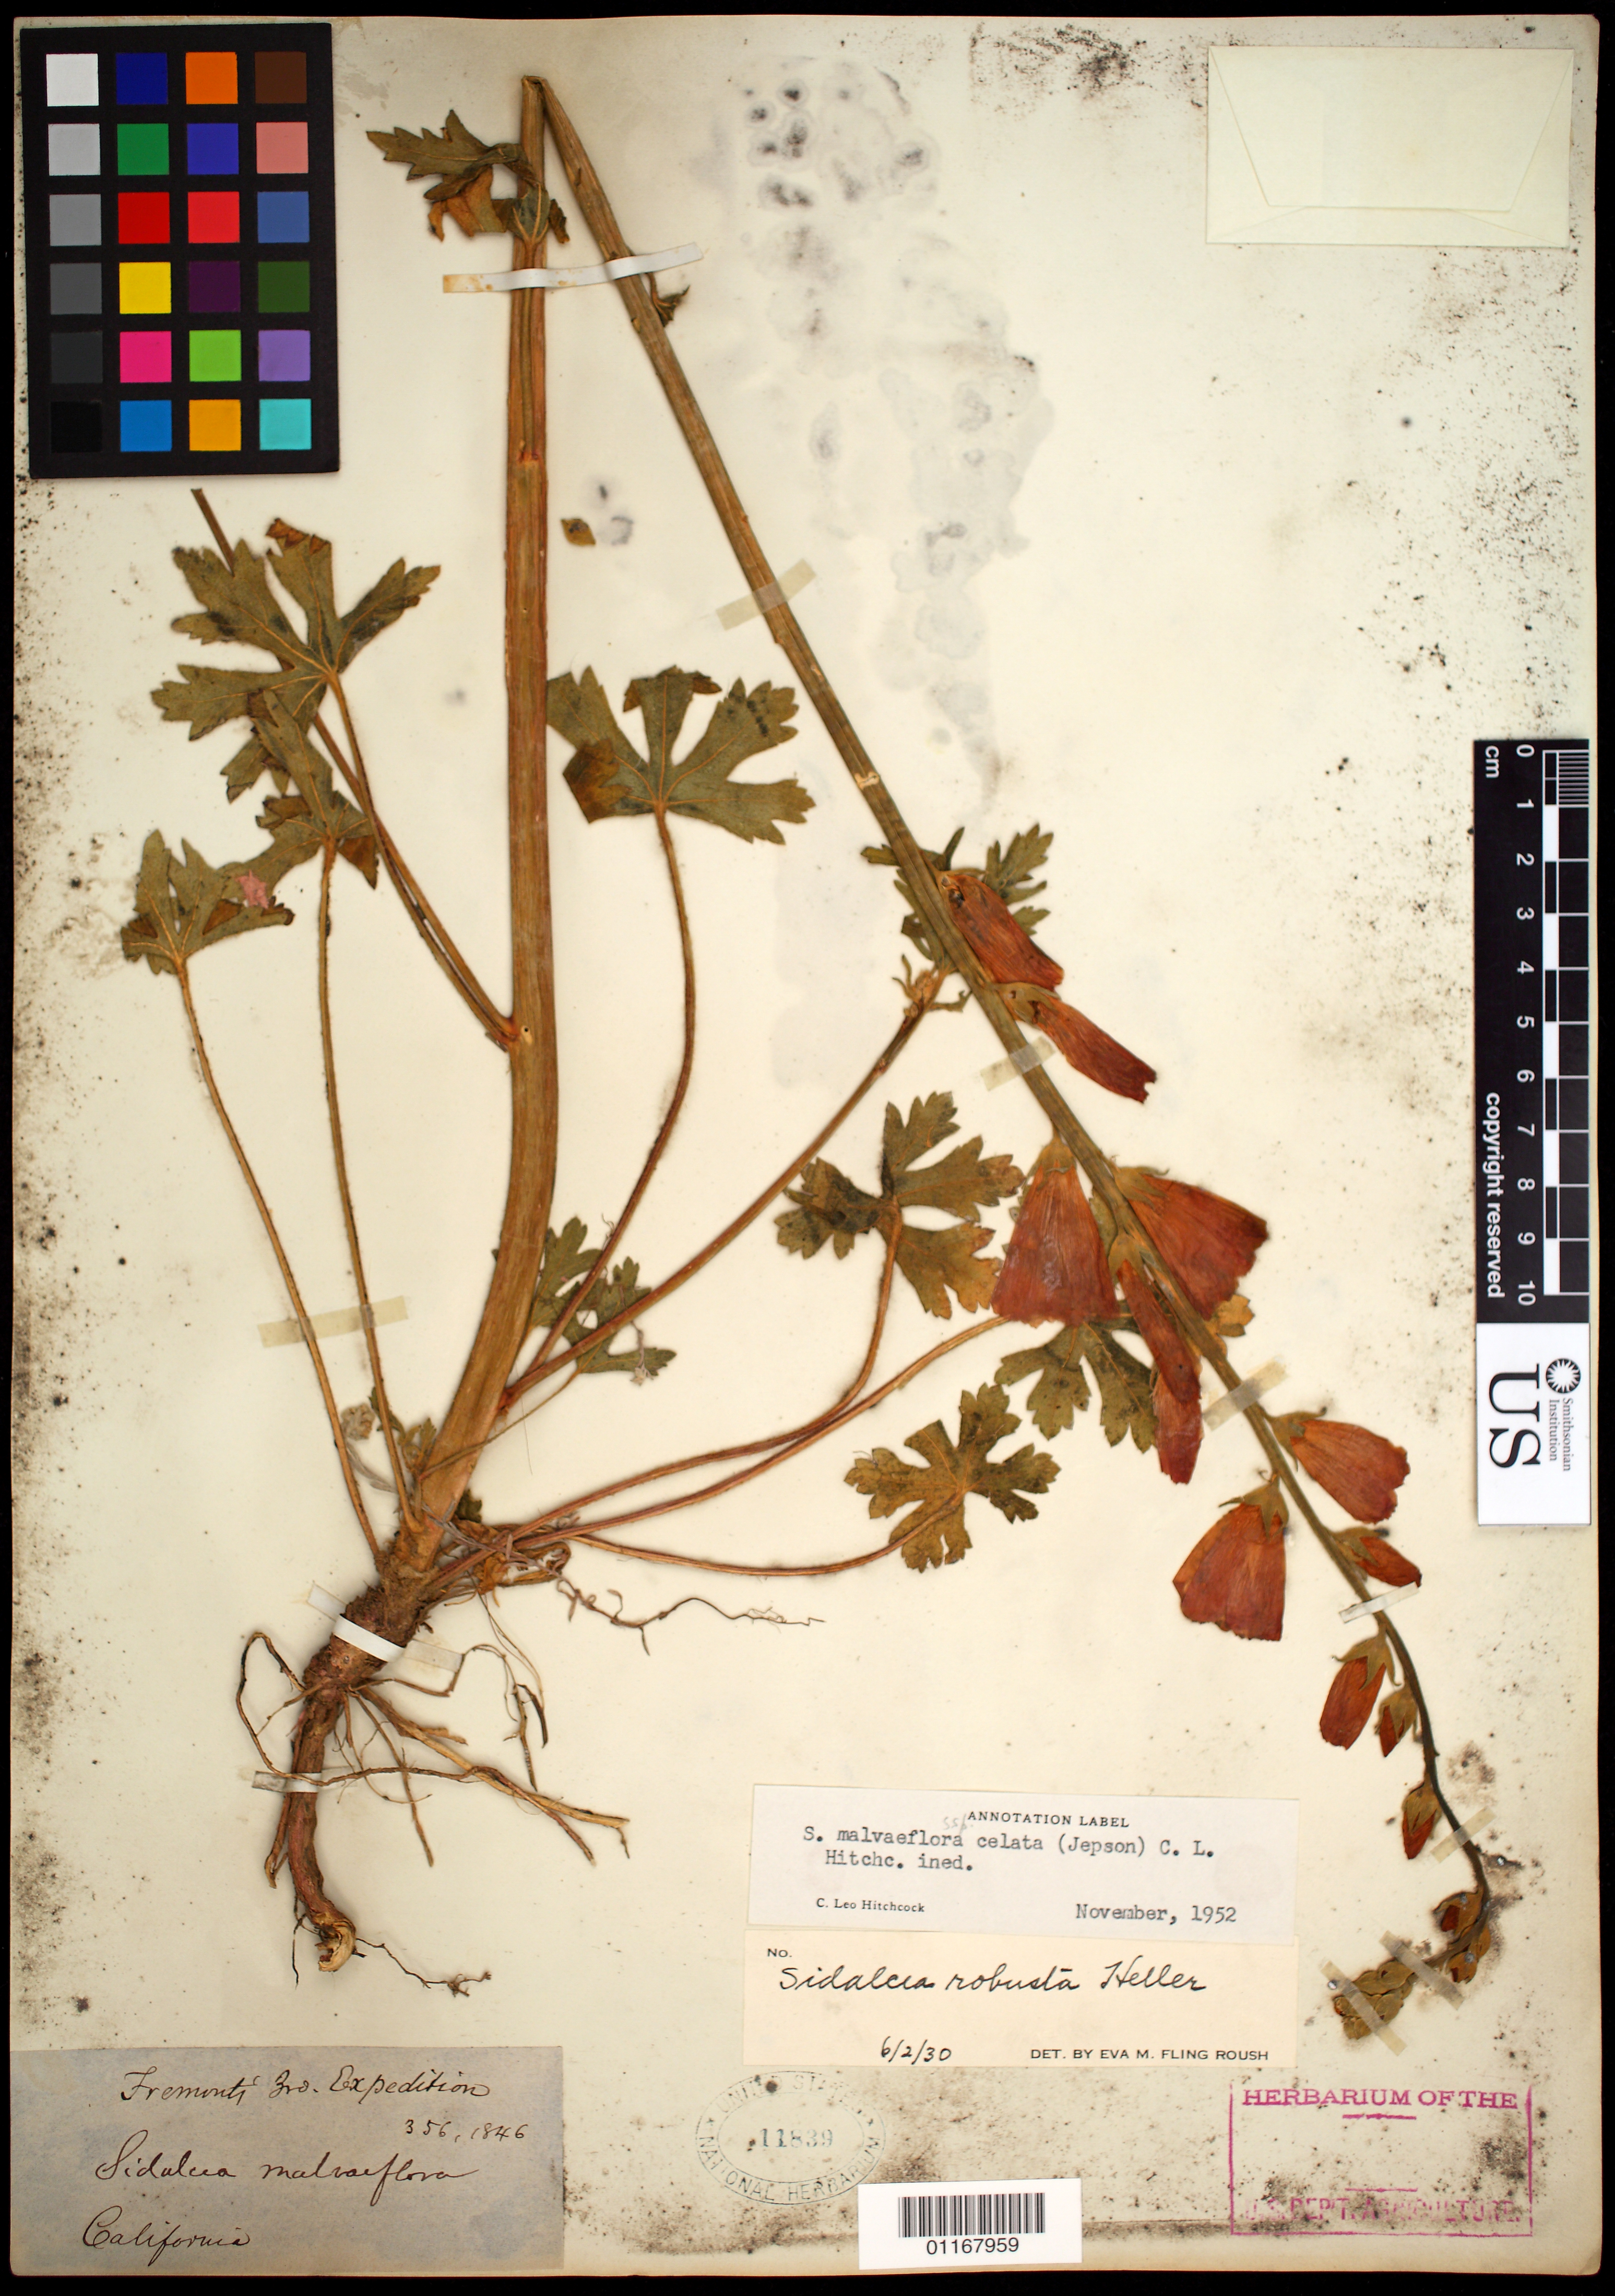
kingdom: Plantae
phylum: Tracheophyta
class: Magnoliopsida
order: Malvales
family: Malvaceae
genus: Sidalcea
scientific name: Sidalcea malviflora subsp. celata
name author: (DC.) A. Gray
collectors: J. C. Frémont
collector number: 356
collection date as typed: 1846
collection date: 1846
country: United States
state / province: California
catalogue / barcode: US 11839